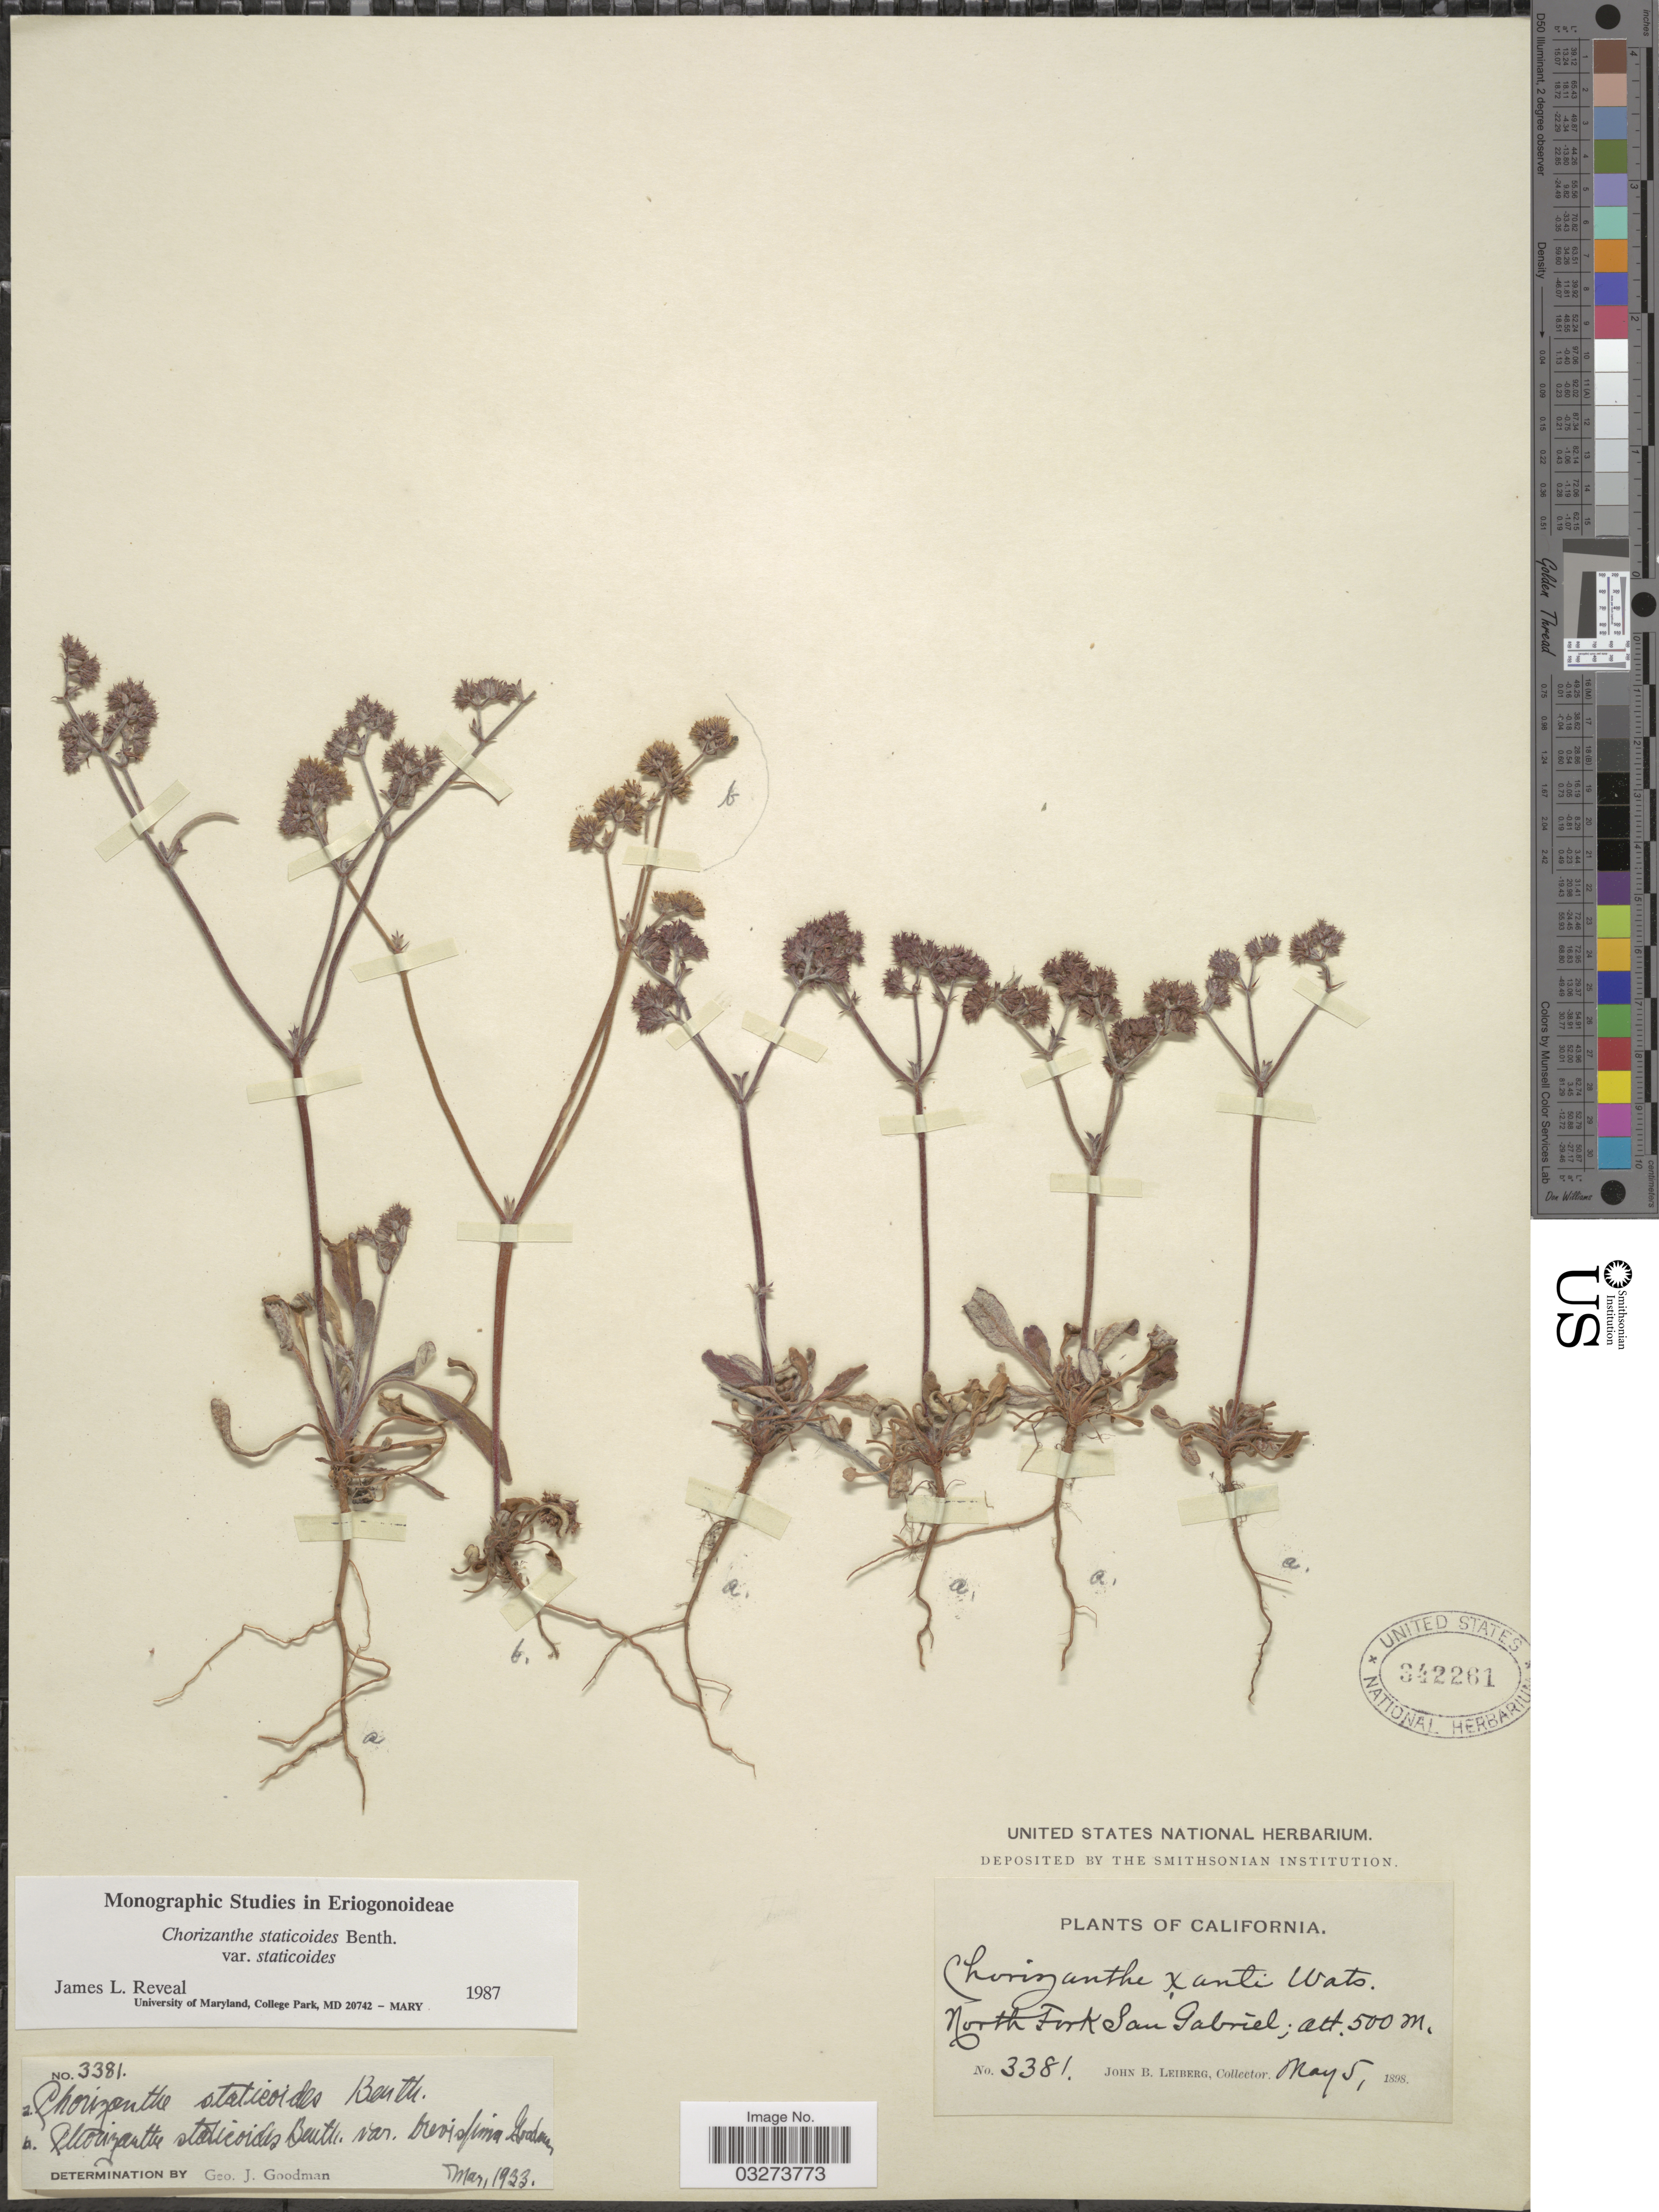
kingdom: Plantae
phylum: Tracheophyta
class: Magnoliopsida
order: Caryophyllales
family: Polygonaceae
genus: Chorizanthe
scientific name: Chorizanthe staticoides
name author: Benth.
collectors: J. B. Leiberg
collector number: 3381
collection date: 1898-05-05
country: United States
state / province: California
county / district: Los Angeles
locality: North Fork San Gabriel.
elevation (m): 500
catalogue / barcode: US 342261